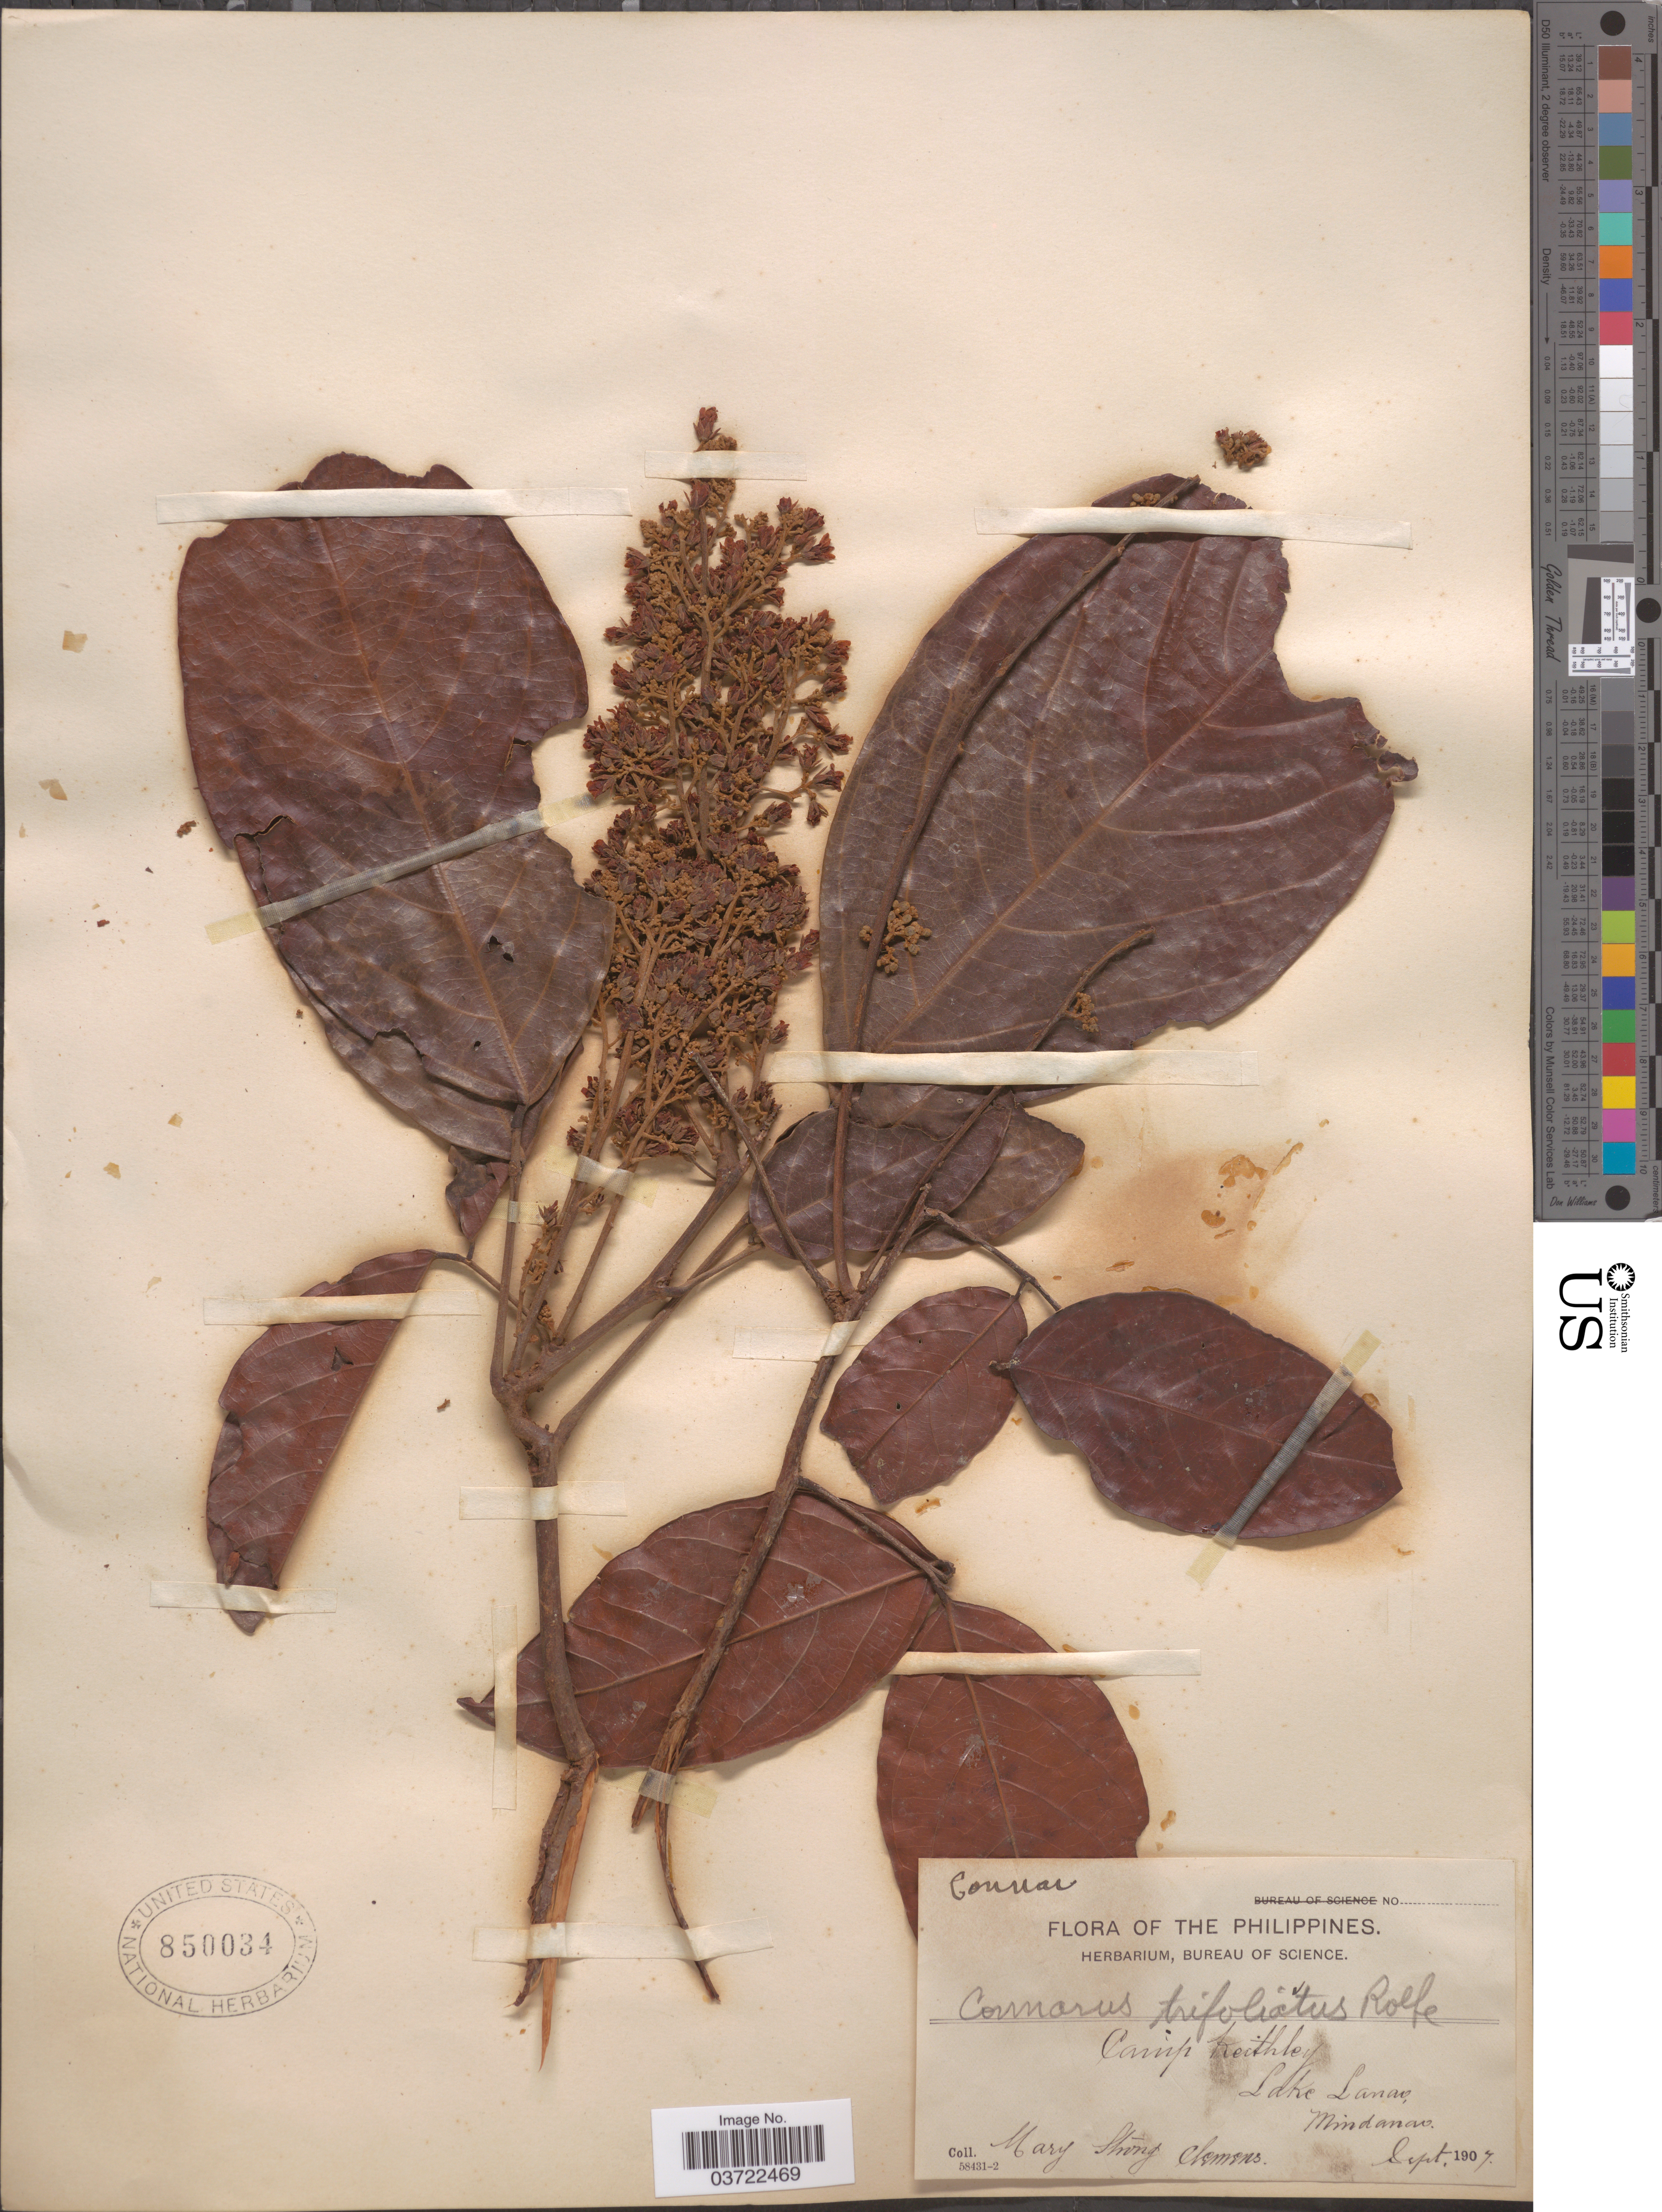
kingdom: Plantae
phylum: Tracheophyta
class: Magnoliopsida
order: Oxalidales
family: Connaraceae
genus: Connarus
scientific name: Connarus trifoliolatus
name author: Rolfe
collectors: M. S. Clemens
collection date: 1907-09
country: Philippines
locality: Camp Keithley, Lake Lanao, Mindanao.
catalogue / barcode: US 850034